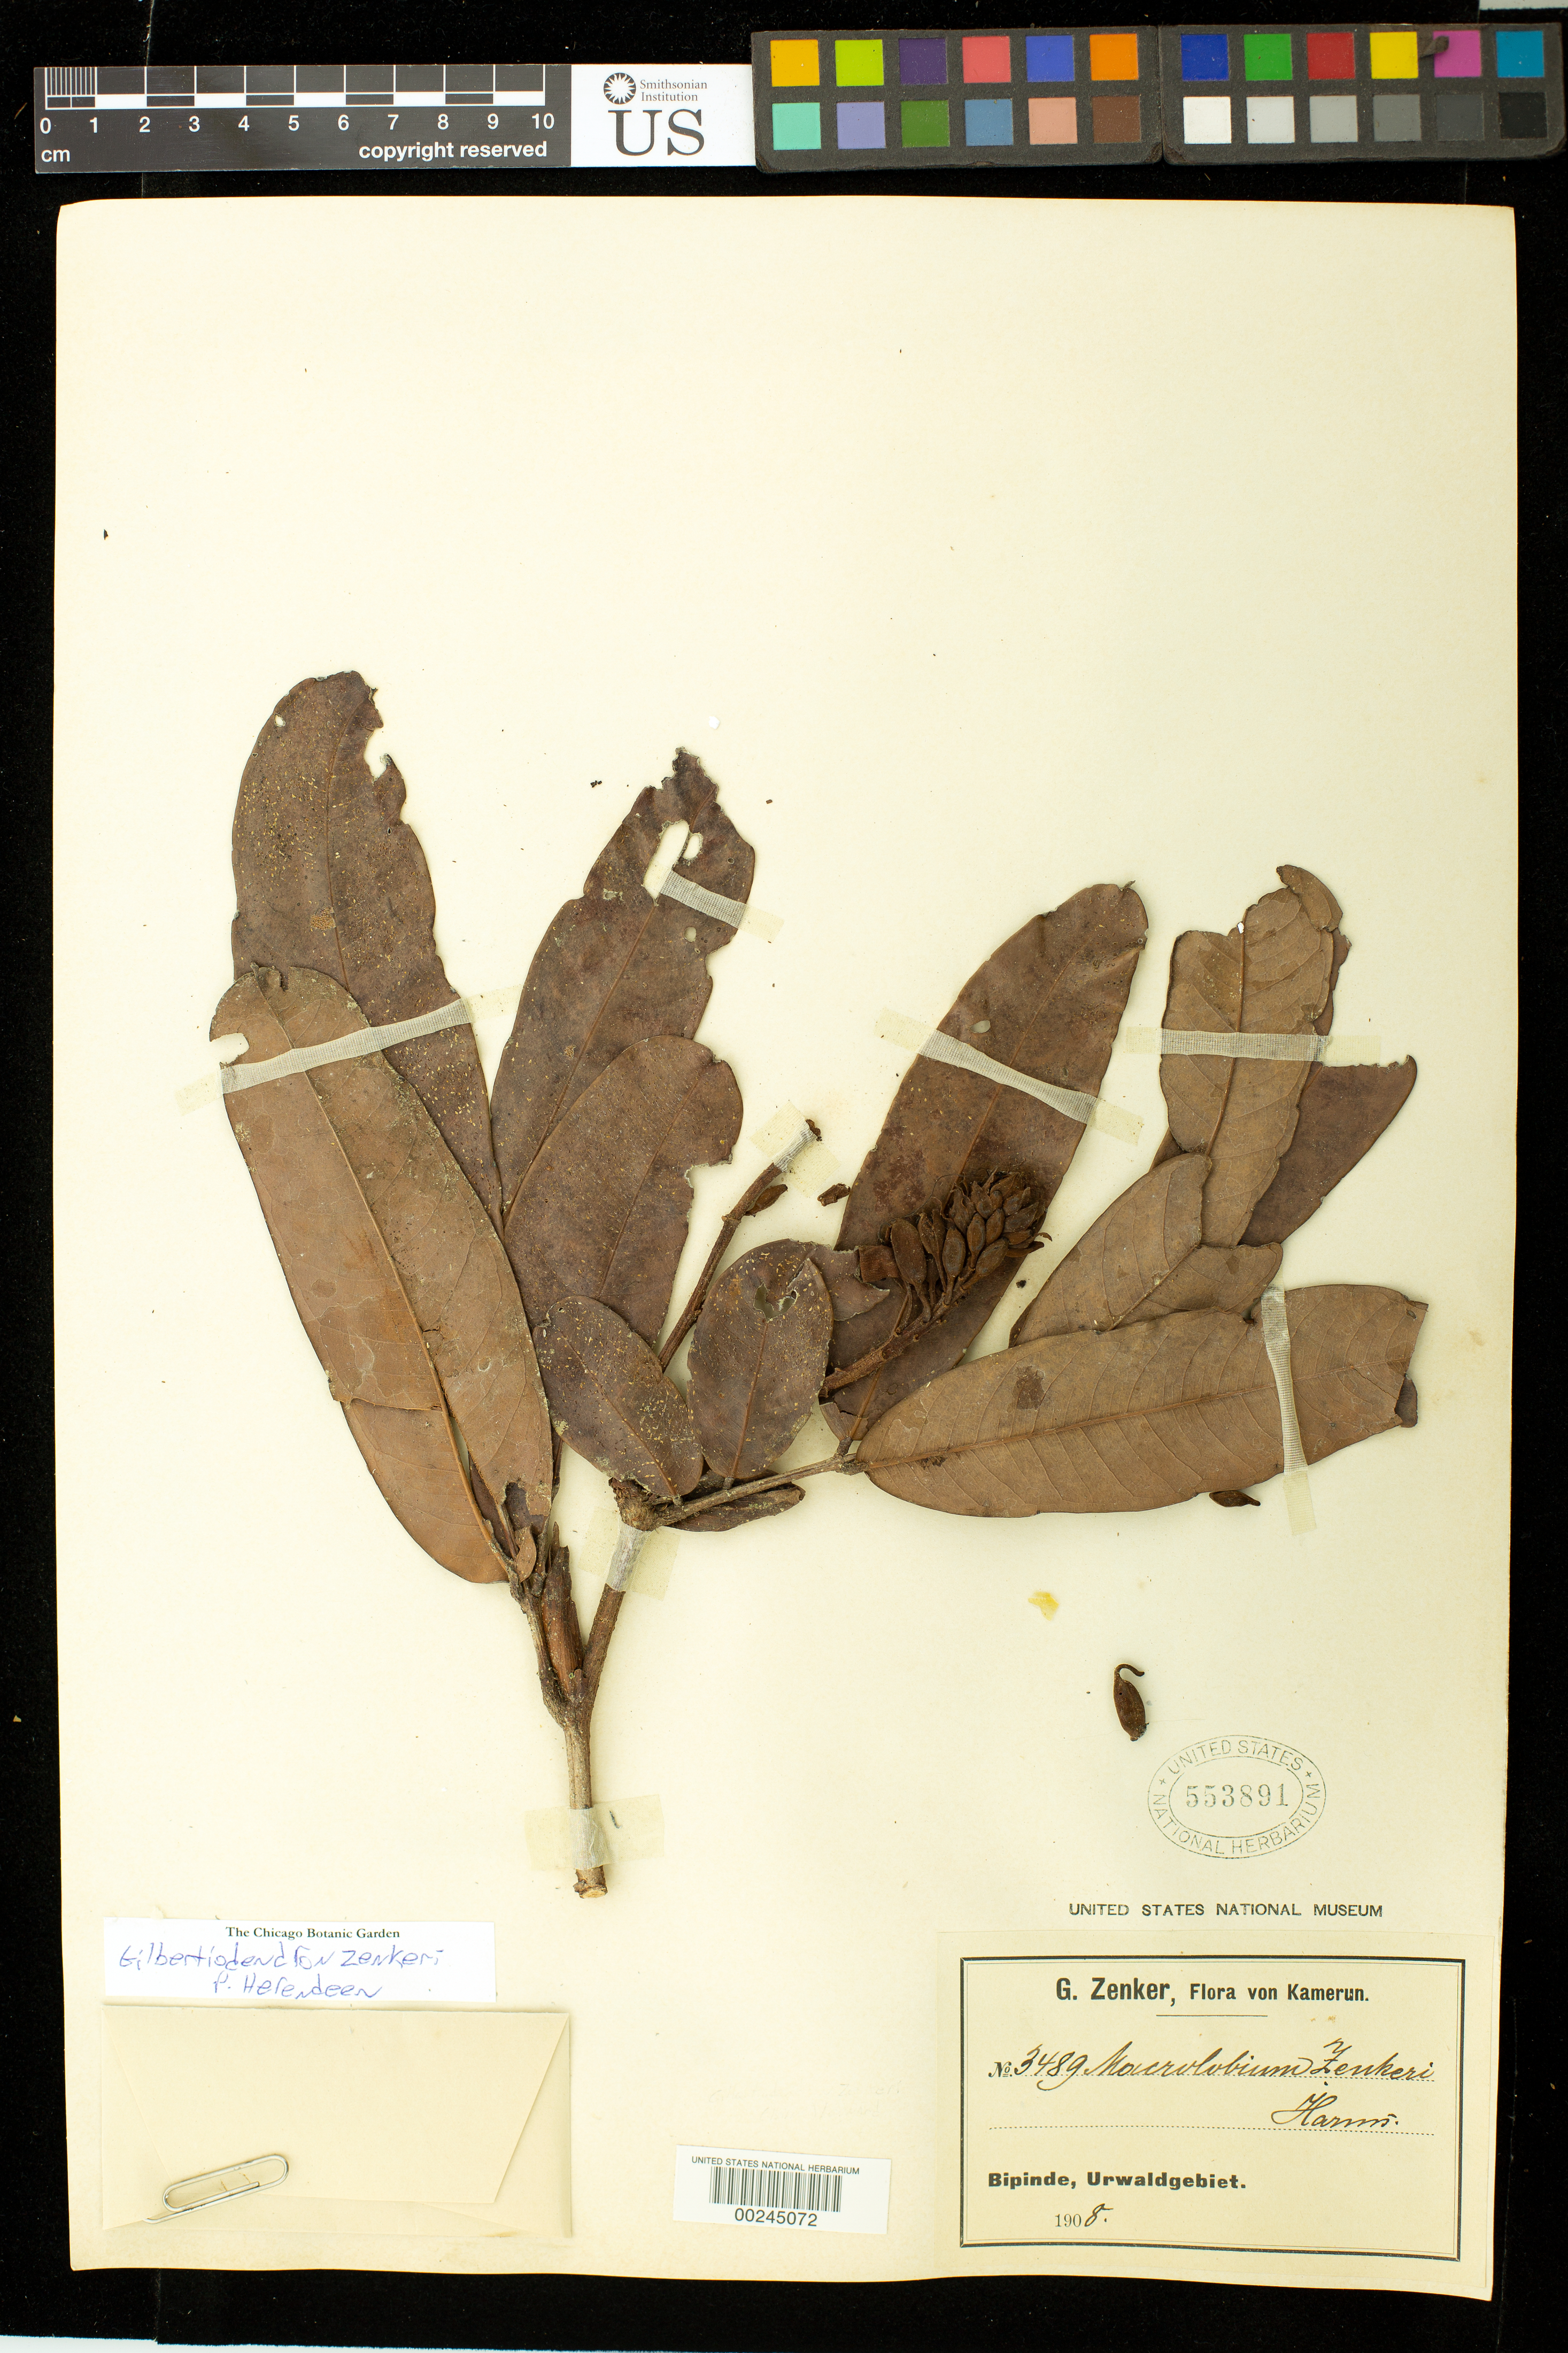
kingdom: Plantae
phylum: Tracheophyta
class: Magnoliopsida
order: Fabales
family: Fabaceae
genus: Macrolobium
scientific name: Macrolobium zenkeri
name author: Harms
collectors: G. A. Zenker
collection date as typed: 1908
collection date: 1908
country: Cameroon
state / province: Sud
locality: Kamerun, Bipinde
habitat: Forest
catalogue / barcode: US 553891